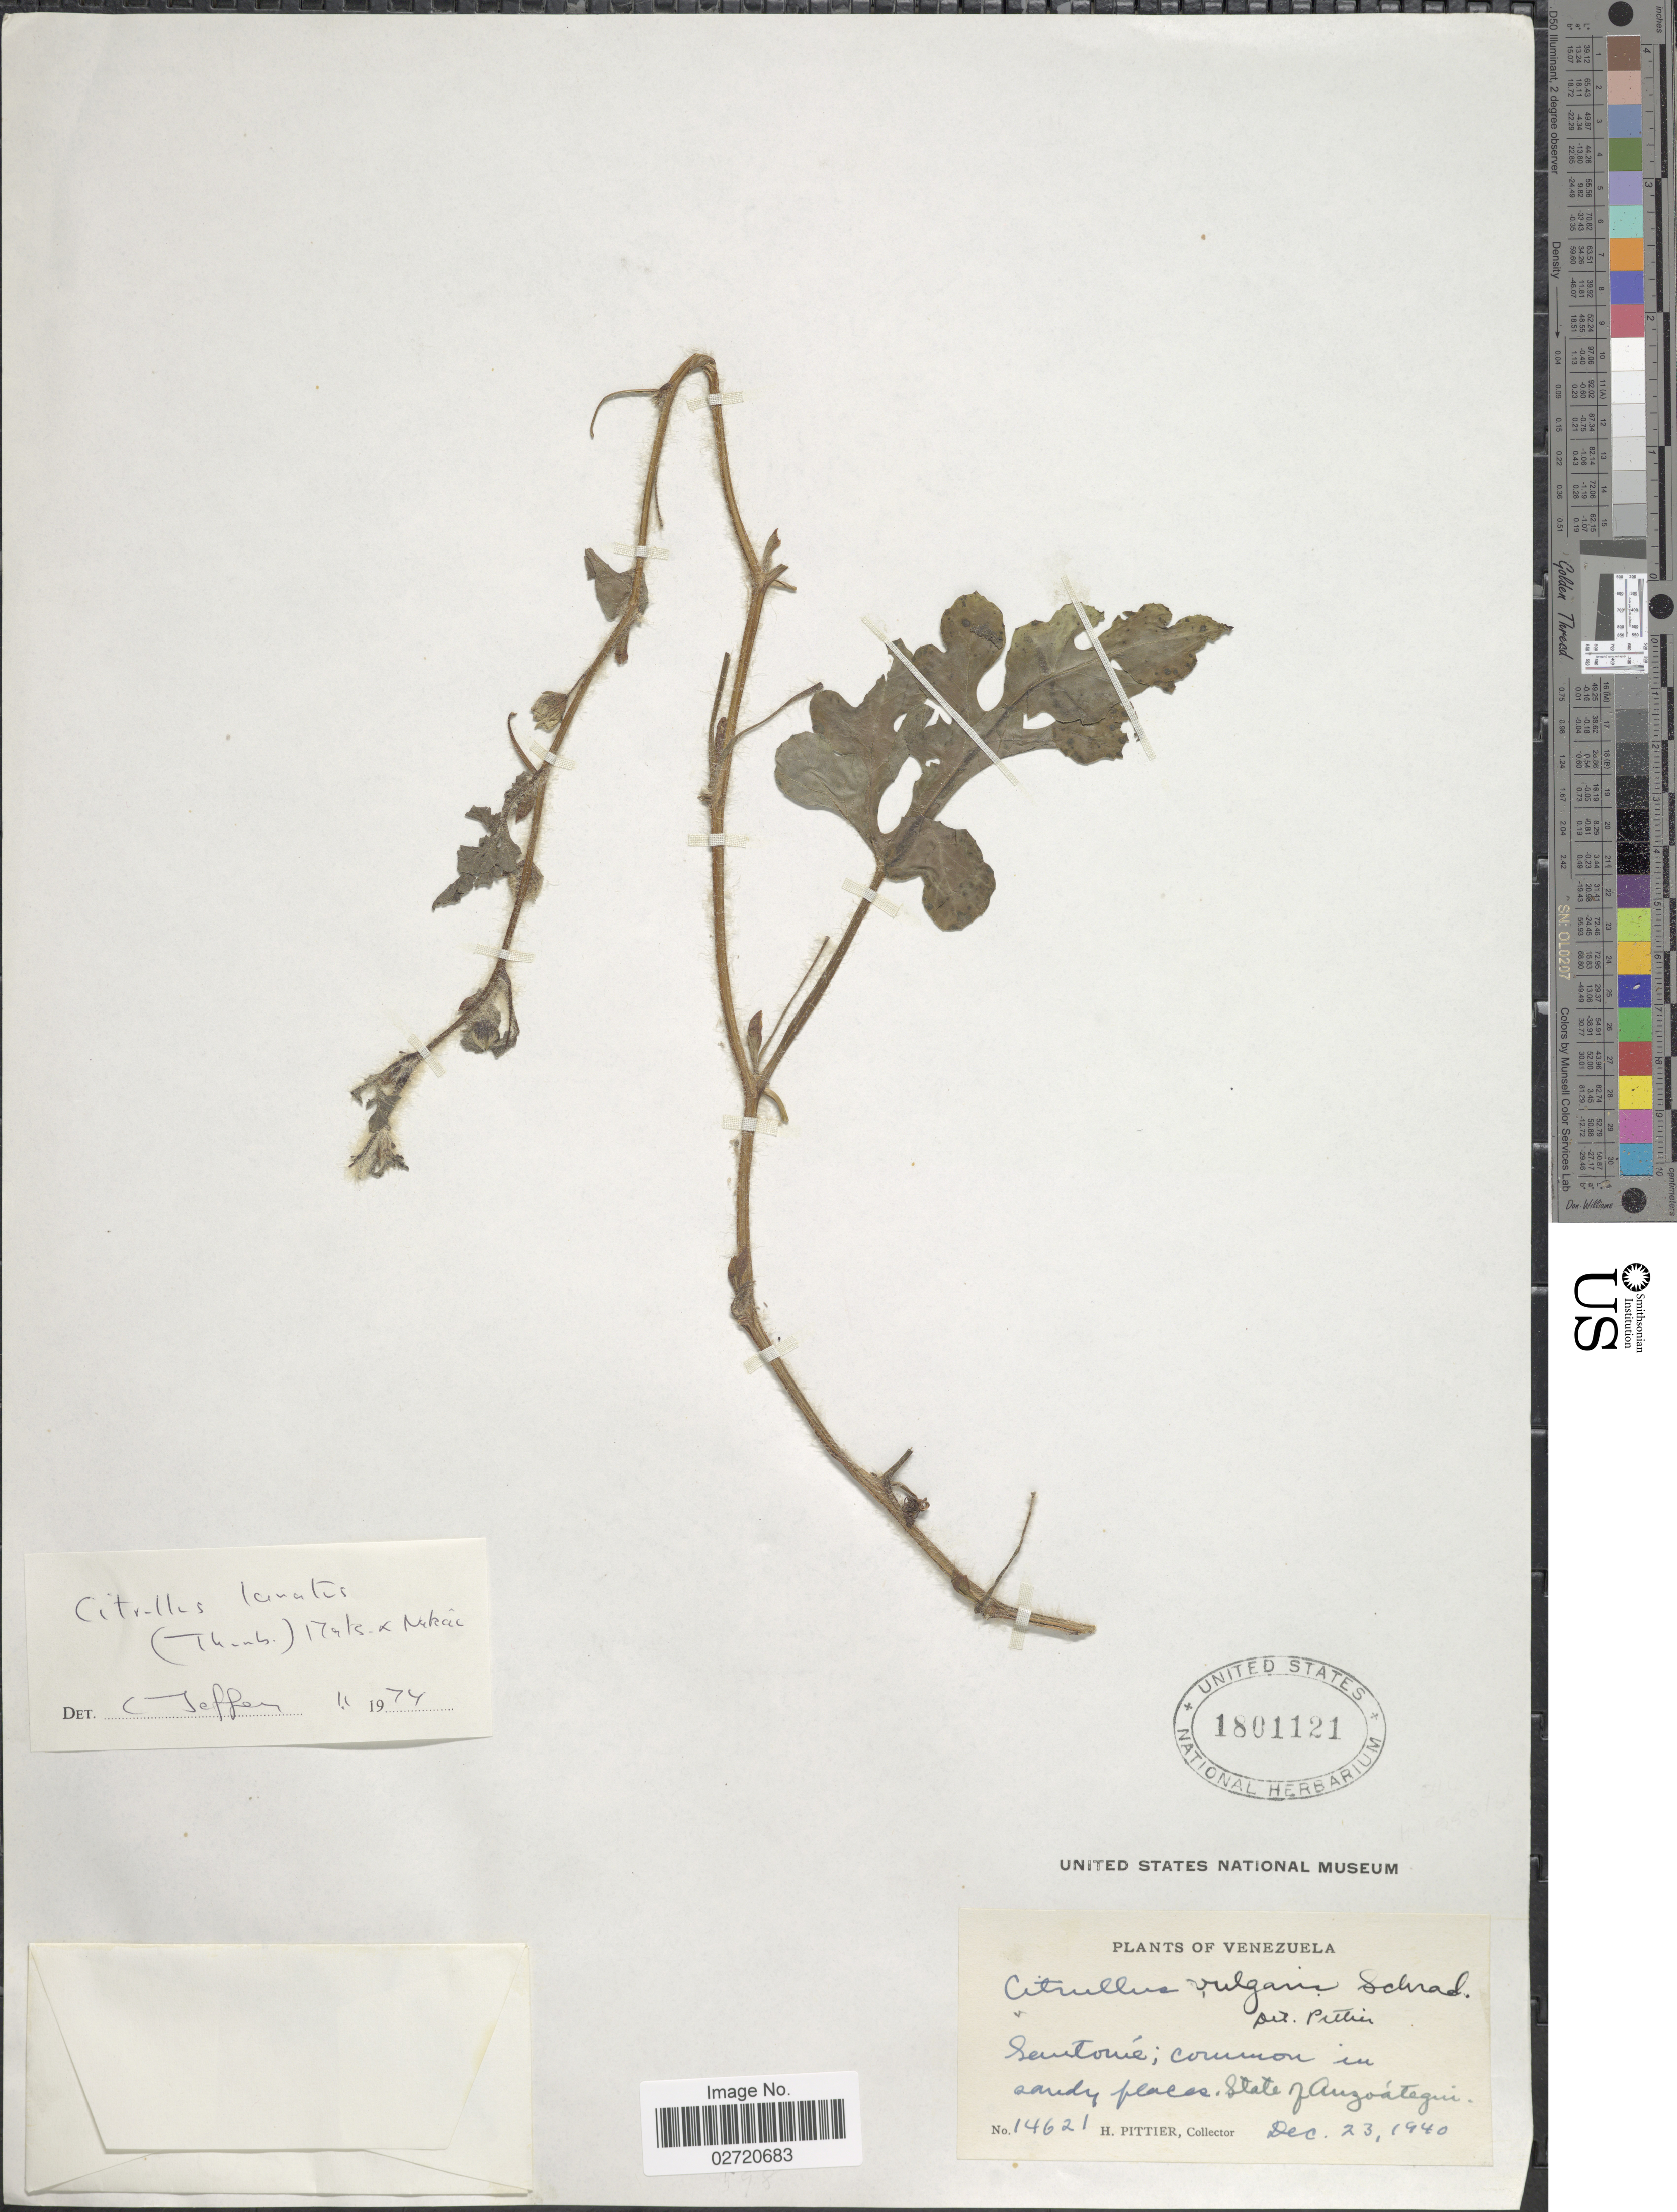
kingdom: Plantae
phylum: Tracheophyta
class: Magnoliopsida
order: Cucurbitales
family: Cucurbitaceae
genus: Citrullus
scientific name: Citrullus lanatus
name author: (Thunb.) Matsum. & Nakai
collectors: H. F. Pittier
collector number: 14621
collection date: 1940-12-23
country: Venezuela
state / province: Anzoategui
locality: Santonie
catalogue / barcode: US 1801121